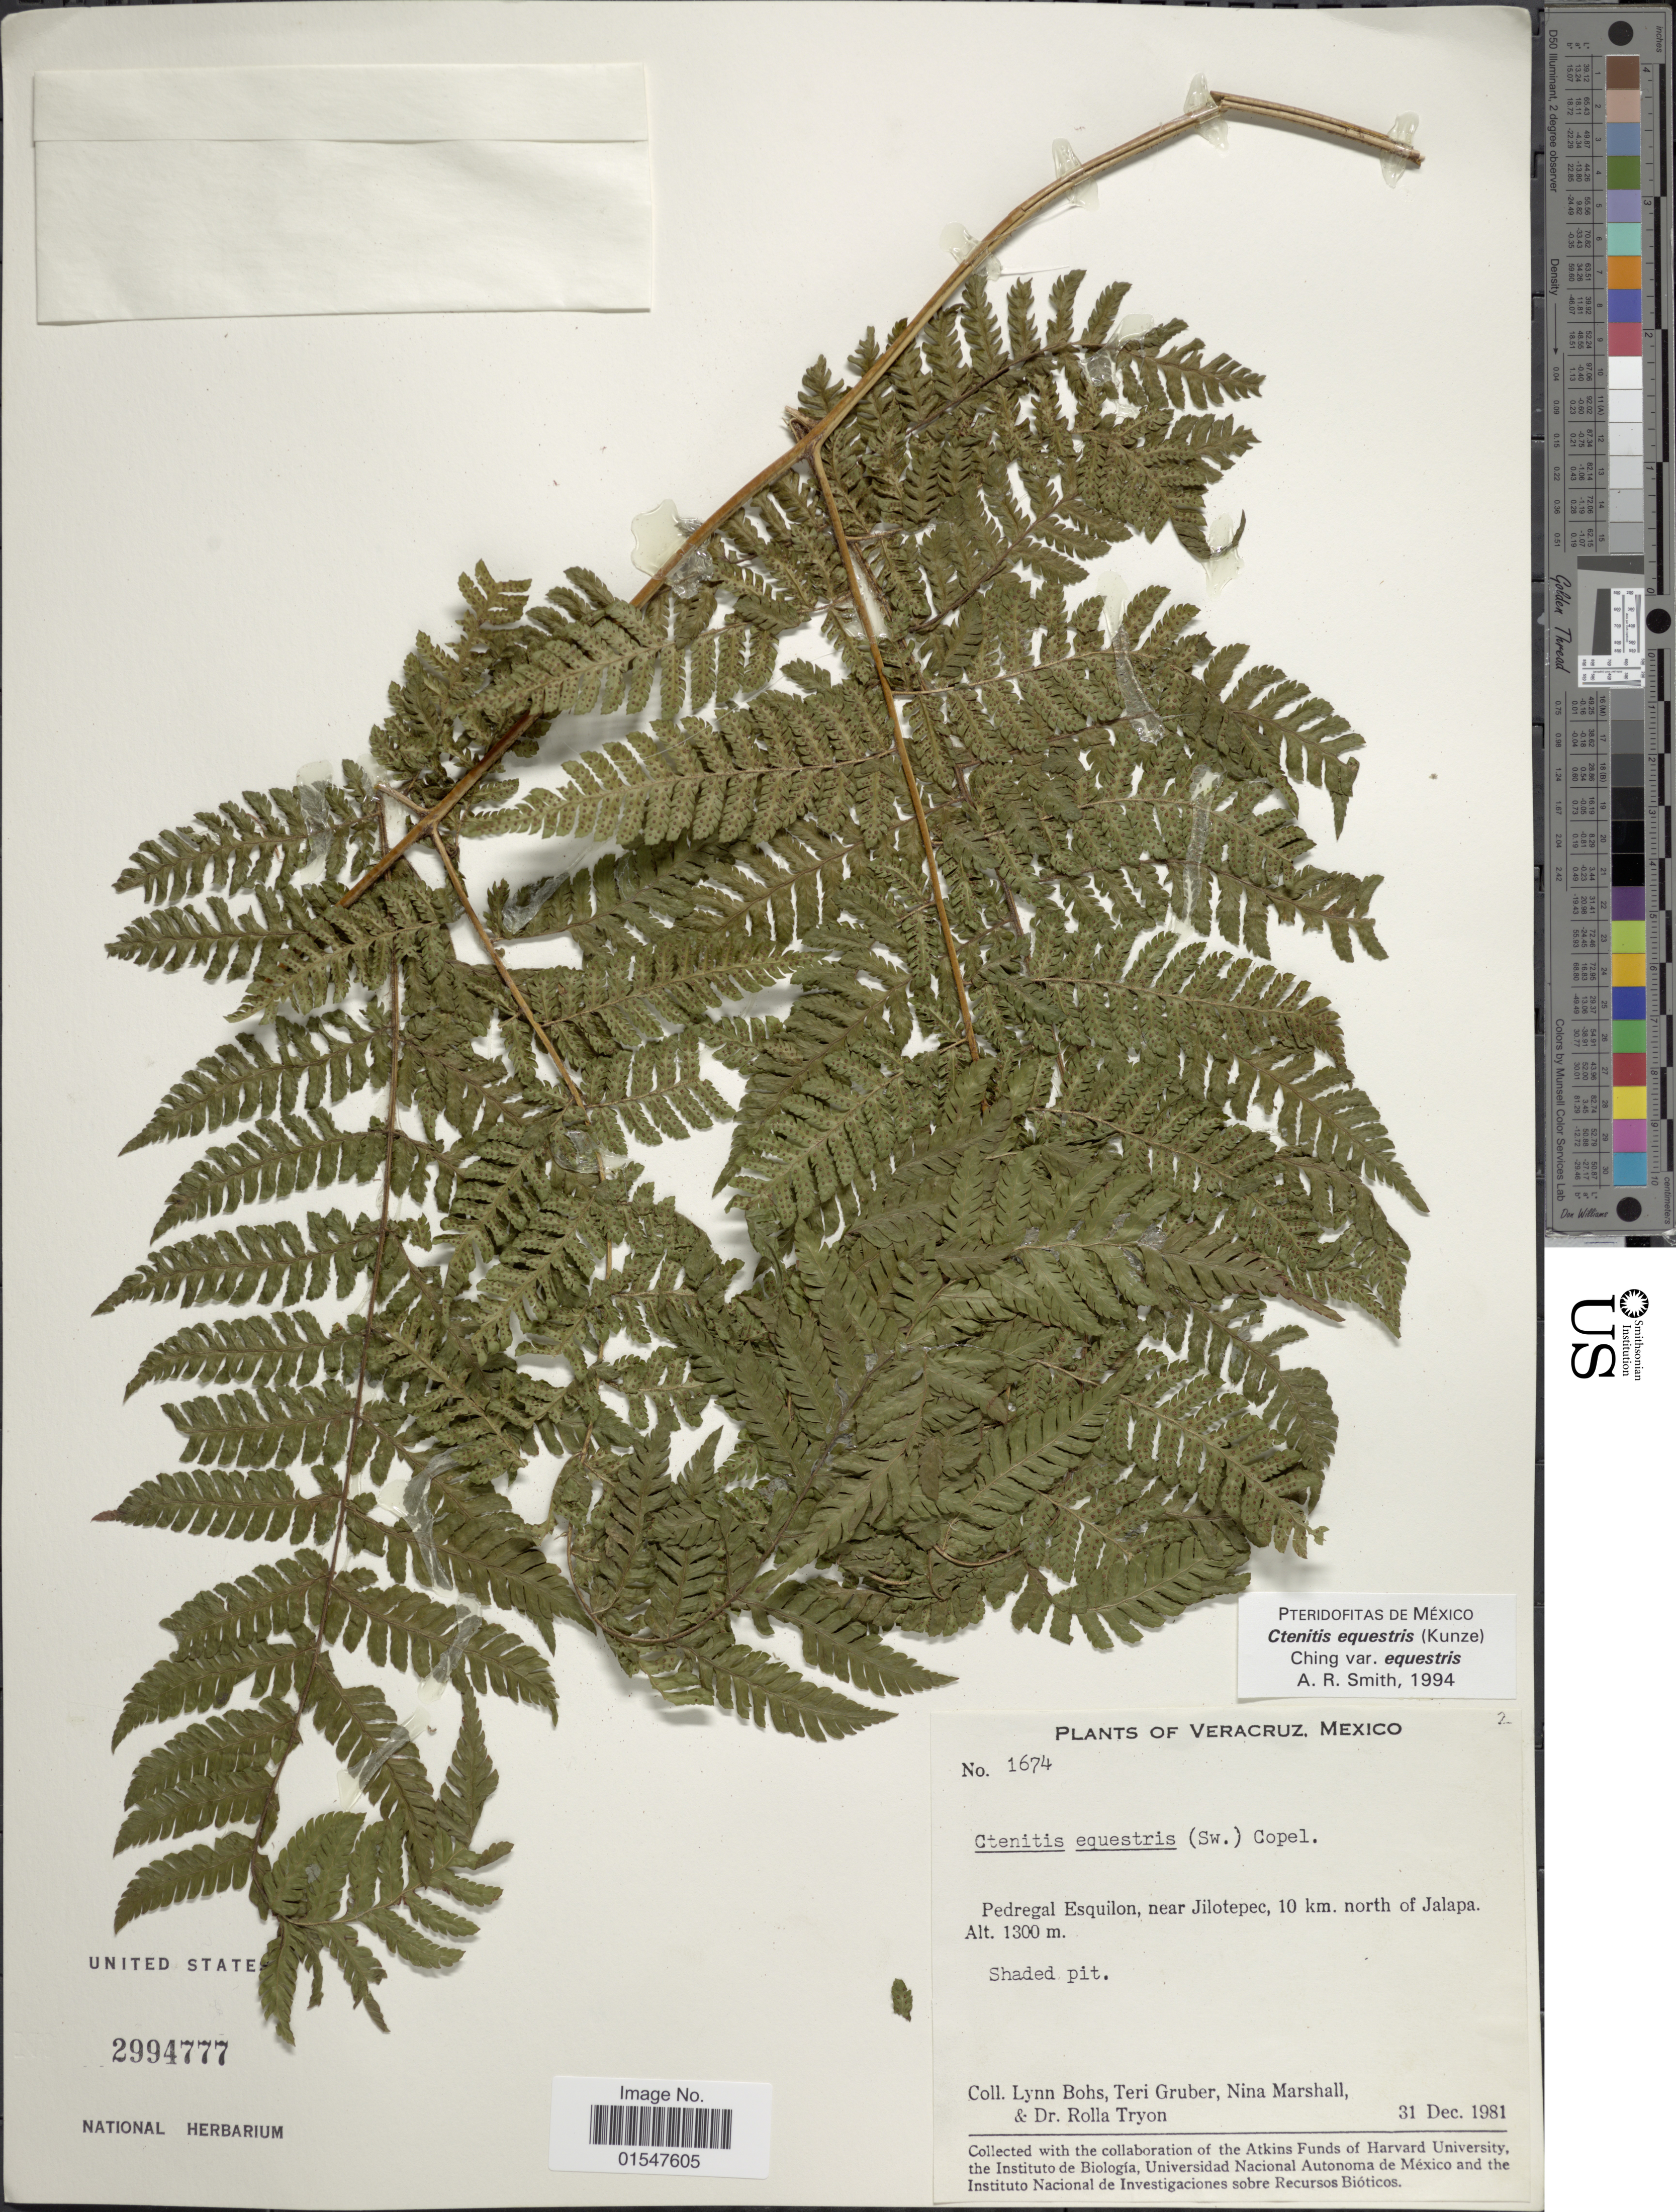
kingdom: Plantae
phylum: Tracheophyta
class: Polypodiopsida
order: Polypodiales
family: Dryopteridaceae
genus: Ctenitis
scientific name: Ctenitis equestris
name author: (Kunze) Ching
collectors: L. A. Bohs, C. Gruber, N. Marshall & T. Rolla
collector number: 1674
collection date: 1981-12-31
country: Mexico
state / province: Veracruz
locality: Veracruz, Mexico, Pedregal Esquilon, near Jilotepec, 10 km. north of Jalapa.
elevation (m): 1300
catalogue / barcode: US 2994777